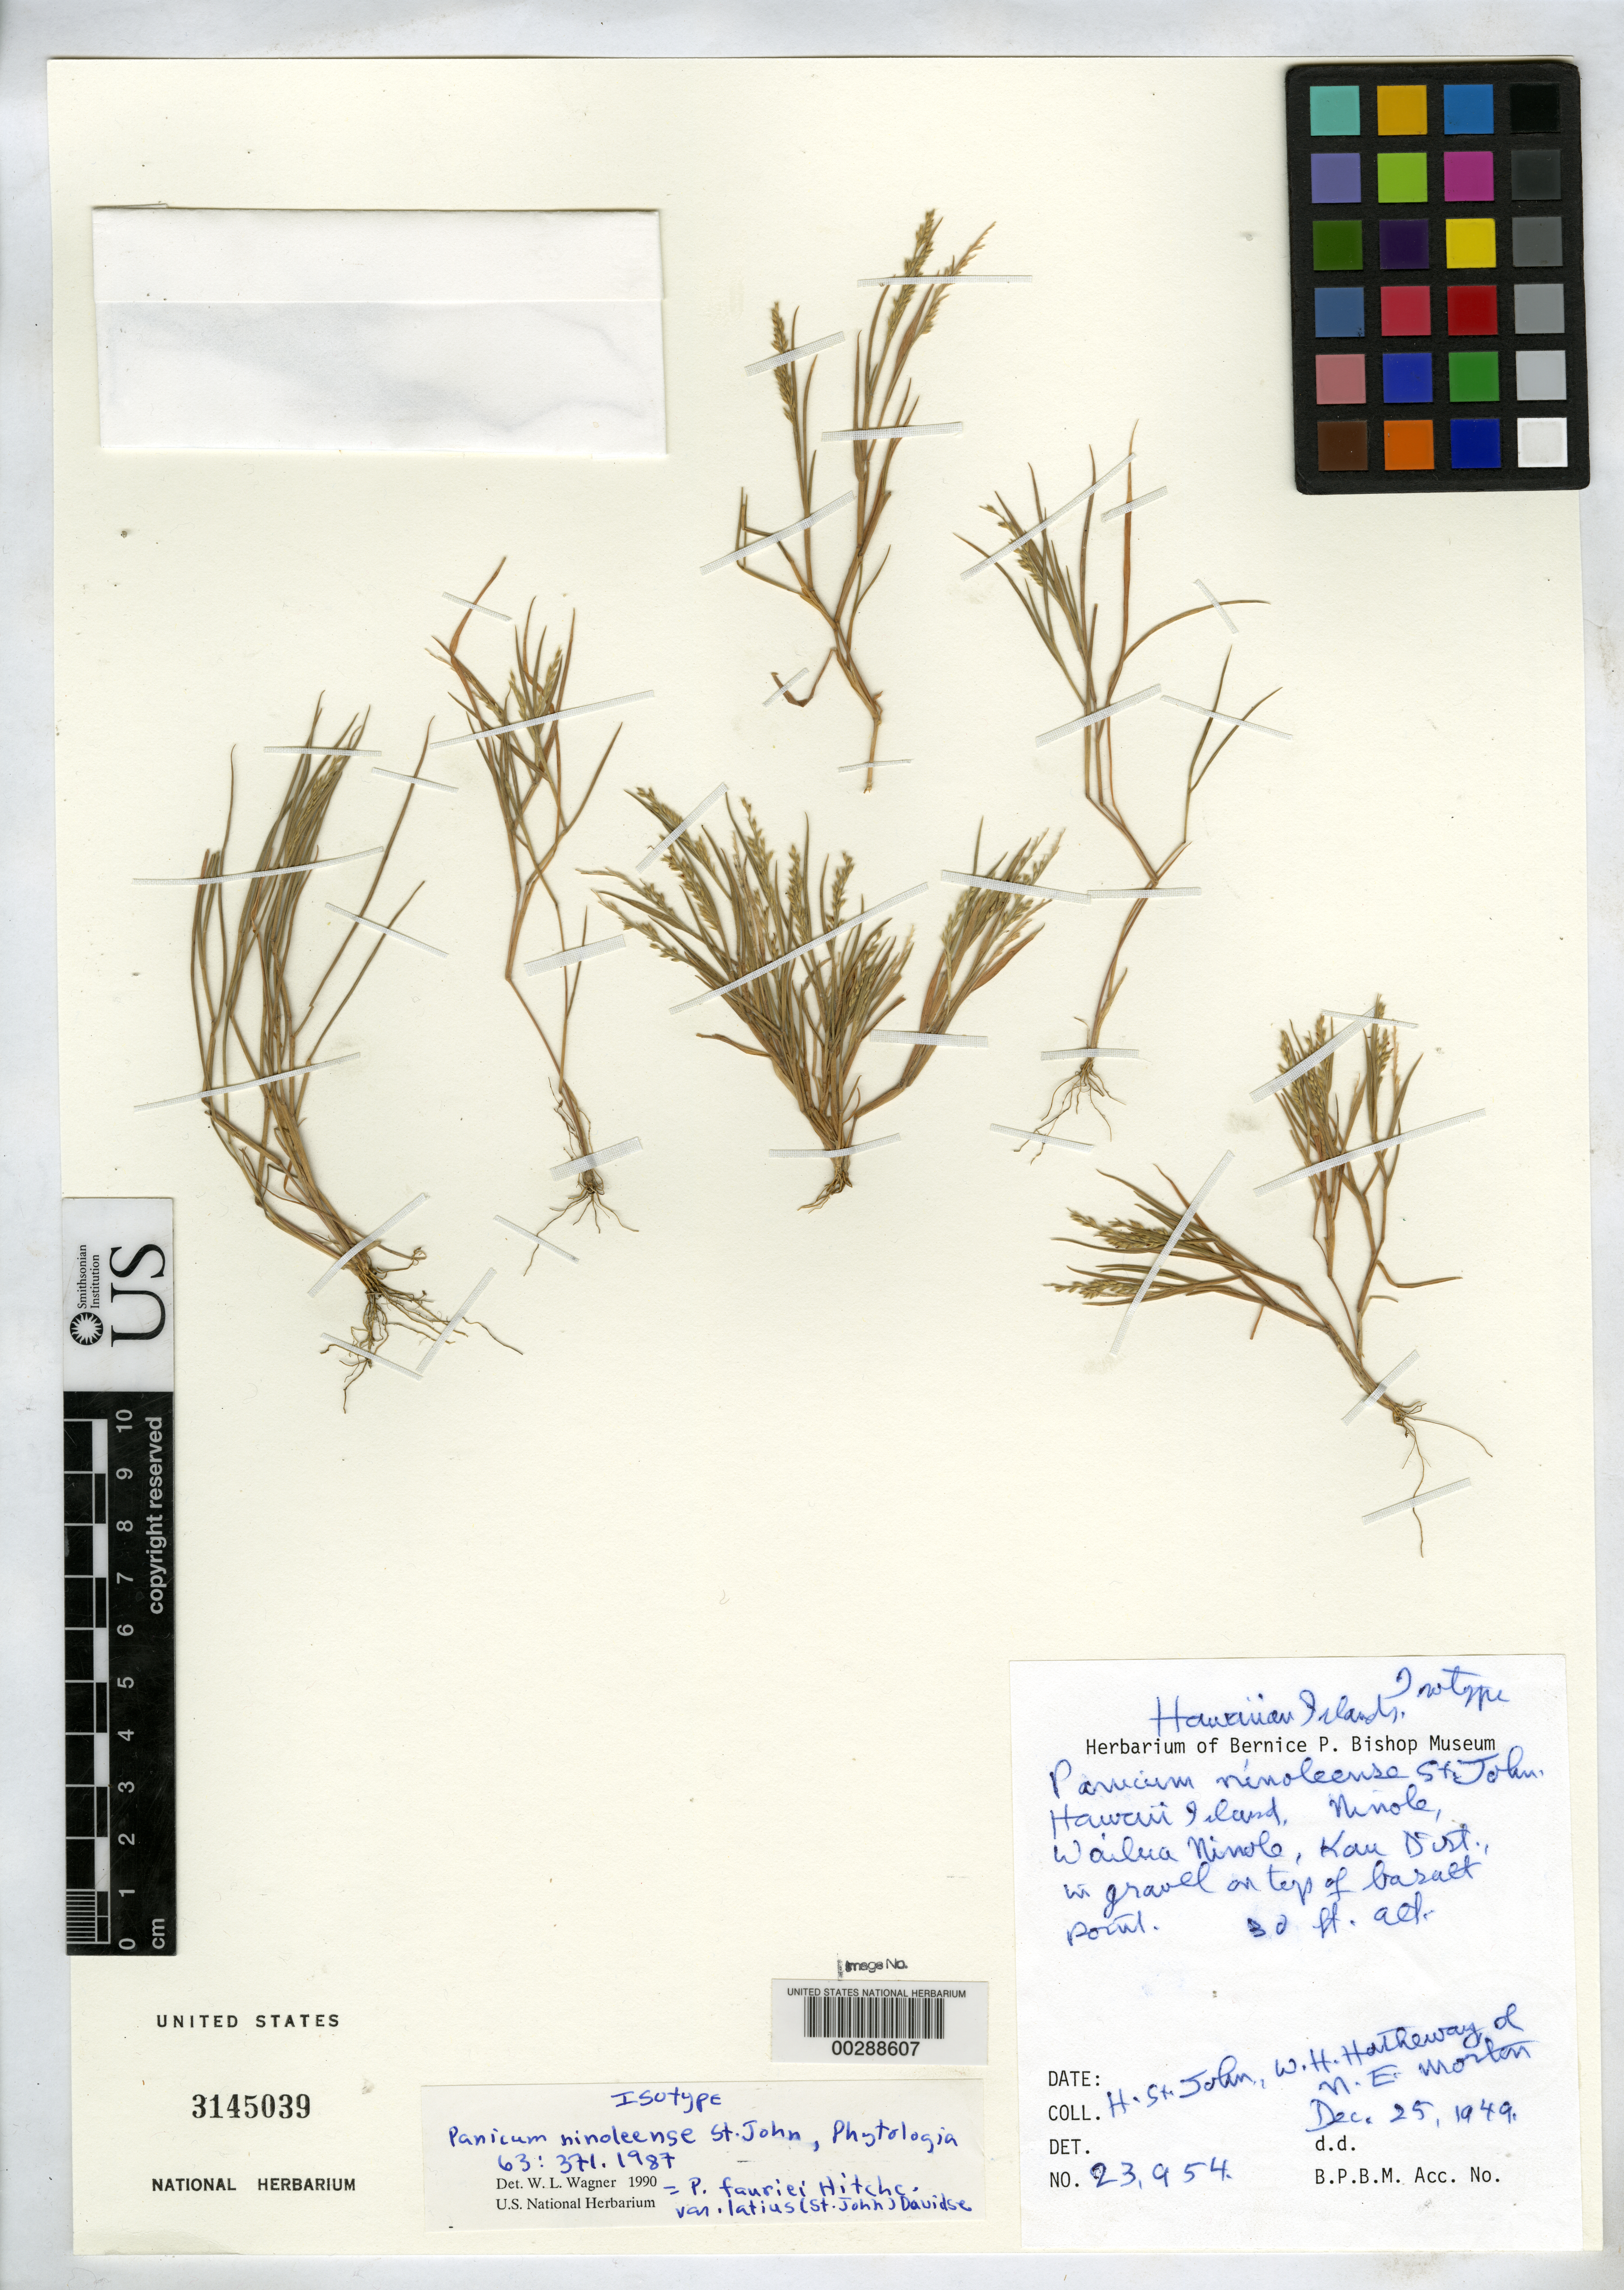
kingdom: Plantae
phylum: Tracheophyta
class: Liliopsida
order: Poales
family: Poaceae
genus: Panicum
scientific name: Panicum ninoleense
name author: H. St. John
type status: Isotype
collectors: H. St. John, W. H. Hatheway & N. Norton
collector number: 23954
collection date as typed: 25 Dec 1949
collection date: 1949-12-25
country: United States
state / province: Hawaii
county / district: Hawaii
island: Hawaii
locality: Ninole, Wailau Ninole, Kau district.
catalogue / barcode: US 3145039